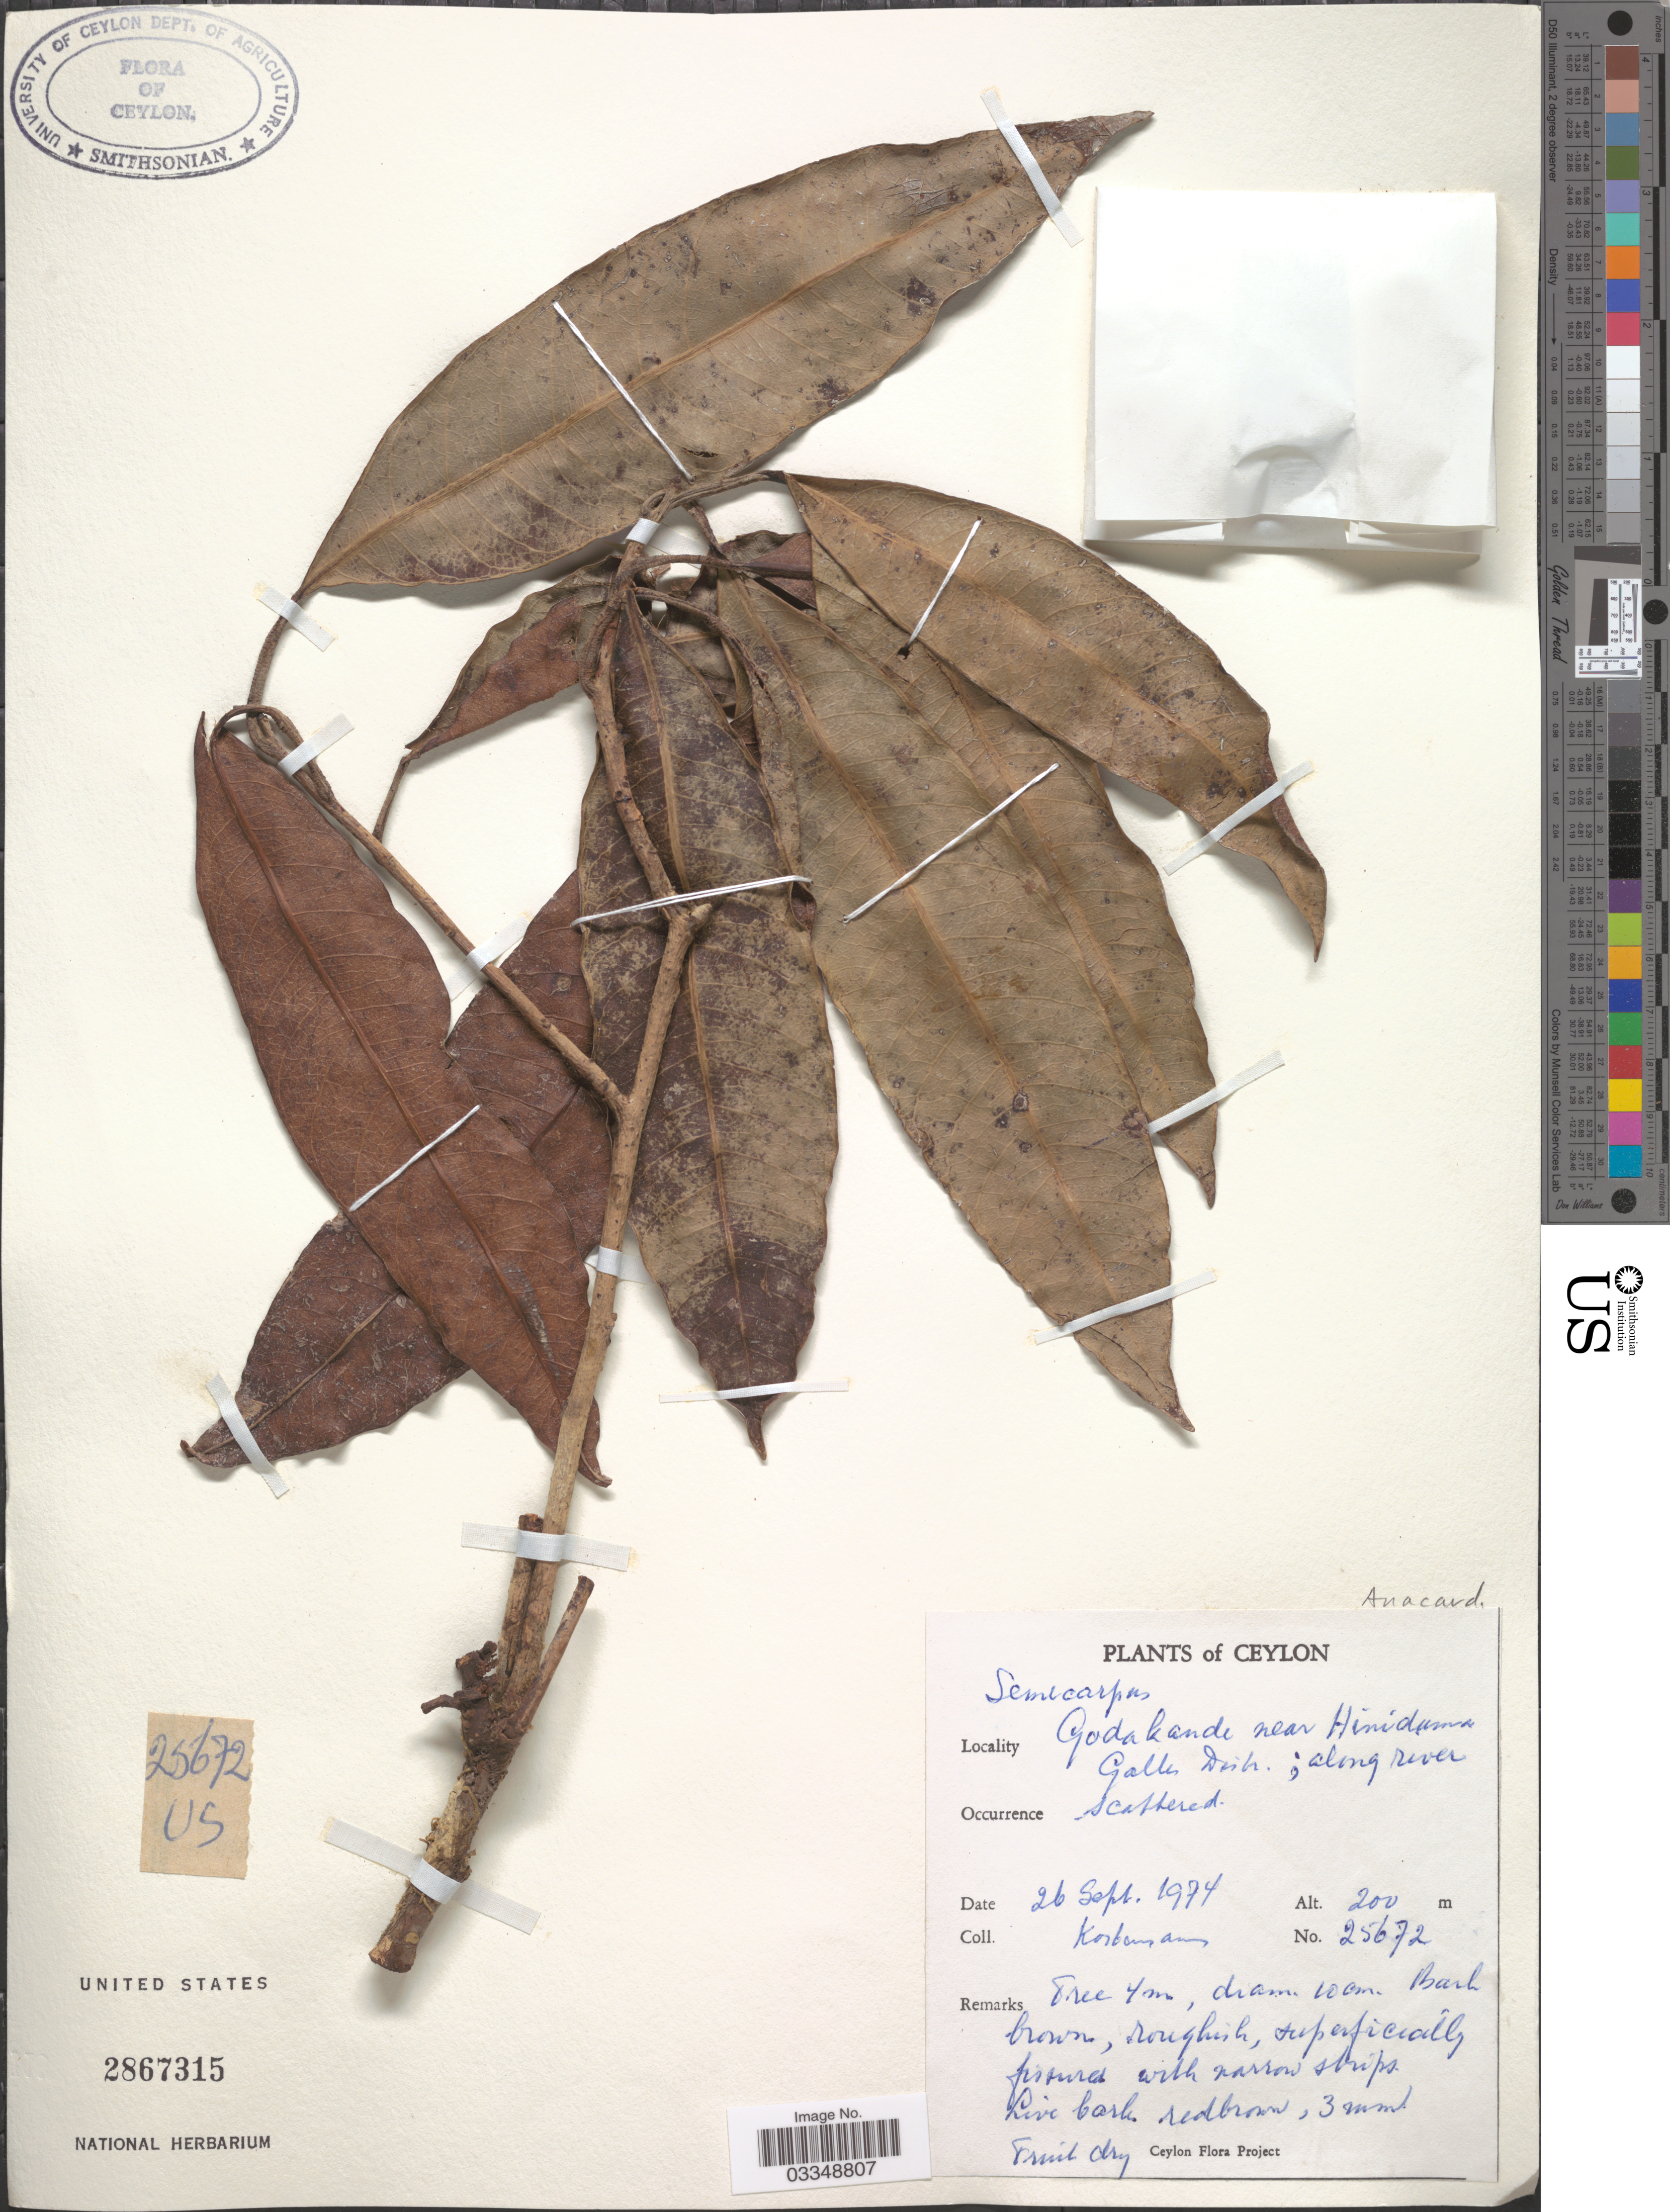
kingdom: Plantae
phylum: Tracheophyta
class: Magnoliopsida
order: Sapindales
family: Anacardiaceae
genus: Semecarpus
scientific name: Semecarpus sp.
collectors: Kostermans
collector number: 25672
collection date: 1974-09-26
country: Sri Lanka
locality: Ceylon. Godakande near Hiniduma, Galle Distr.; along river.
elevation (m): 200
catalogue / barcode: US 2867315